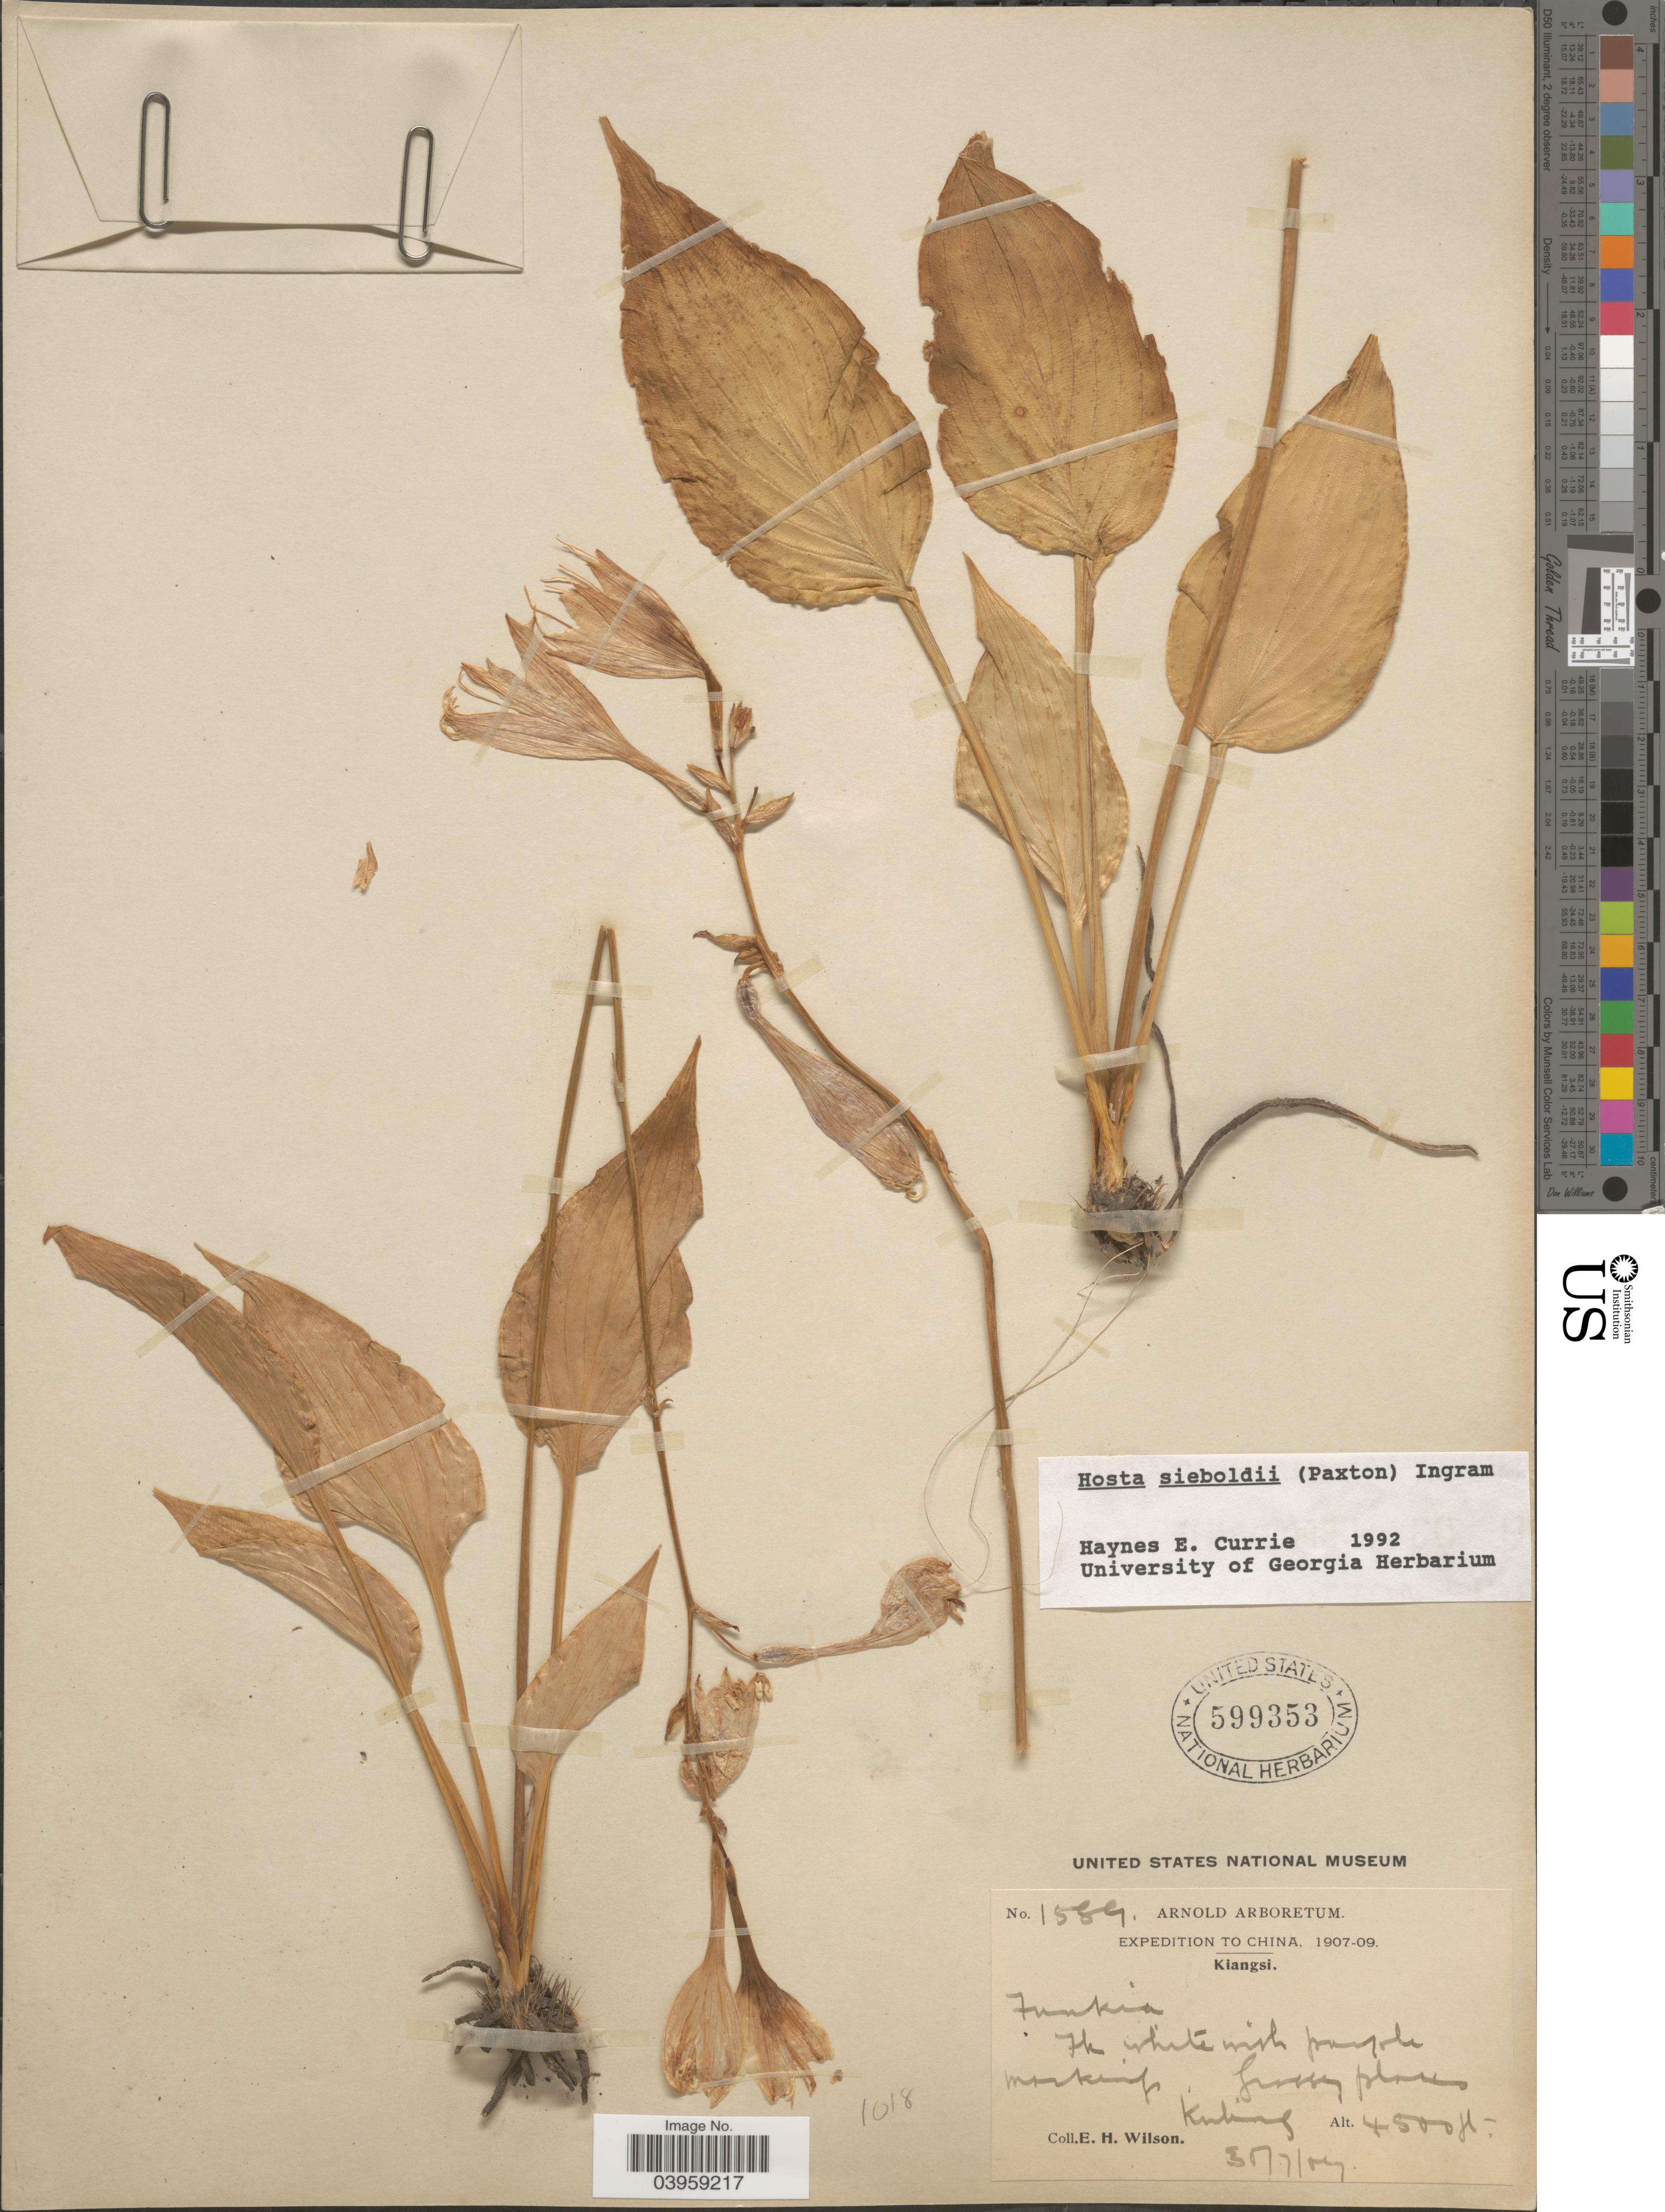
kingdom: Plantae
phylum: Tracheophyta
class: Liliopsida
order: Asparagales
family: Asparagaceae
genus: Hosta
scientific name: Hosta sieboldii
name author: (Paxton) J.W. Ingram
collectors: E. Wilson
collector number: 1589*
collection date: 1907-07-30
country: China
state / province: Jiangxi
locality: Kiangsi. Kuling.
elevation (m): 1372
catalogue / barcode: US 599353